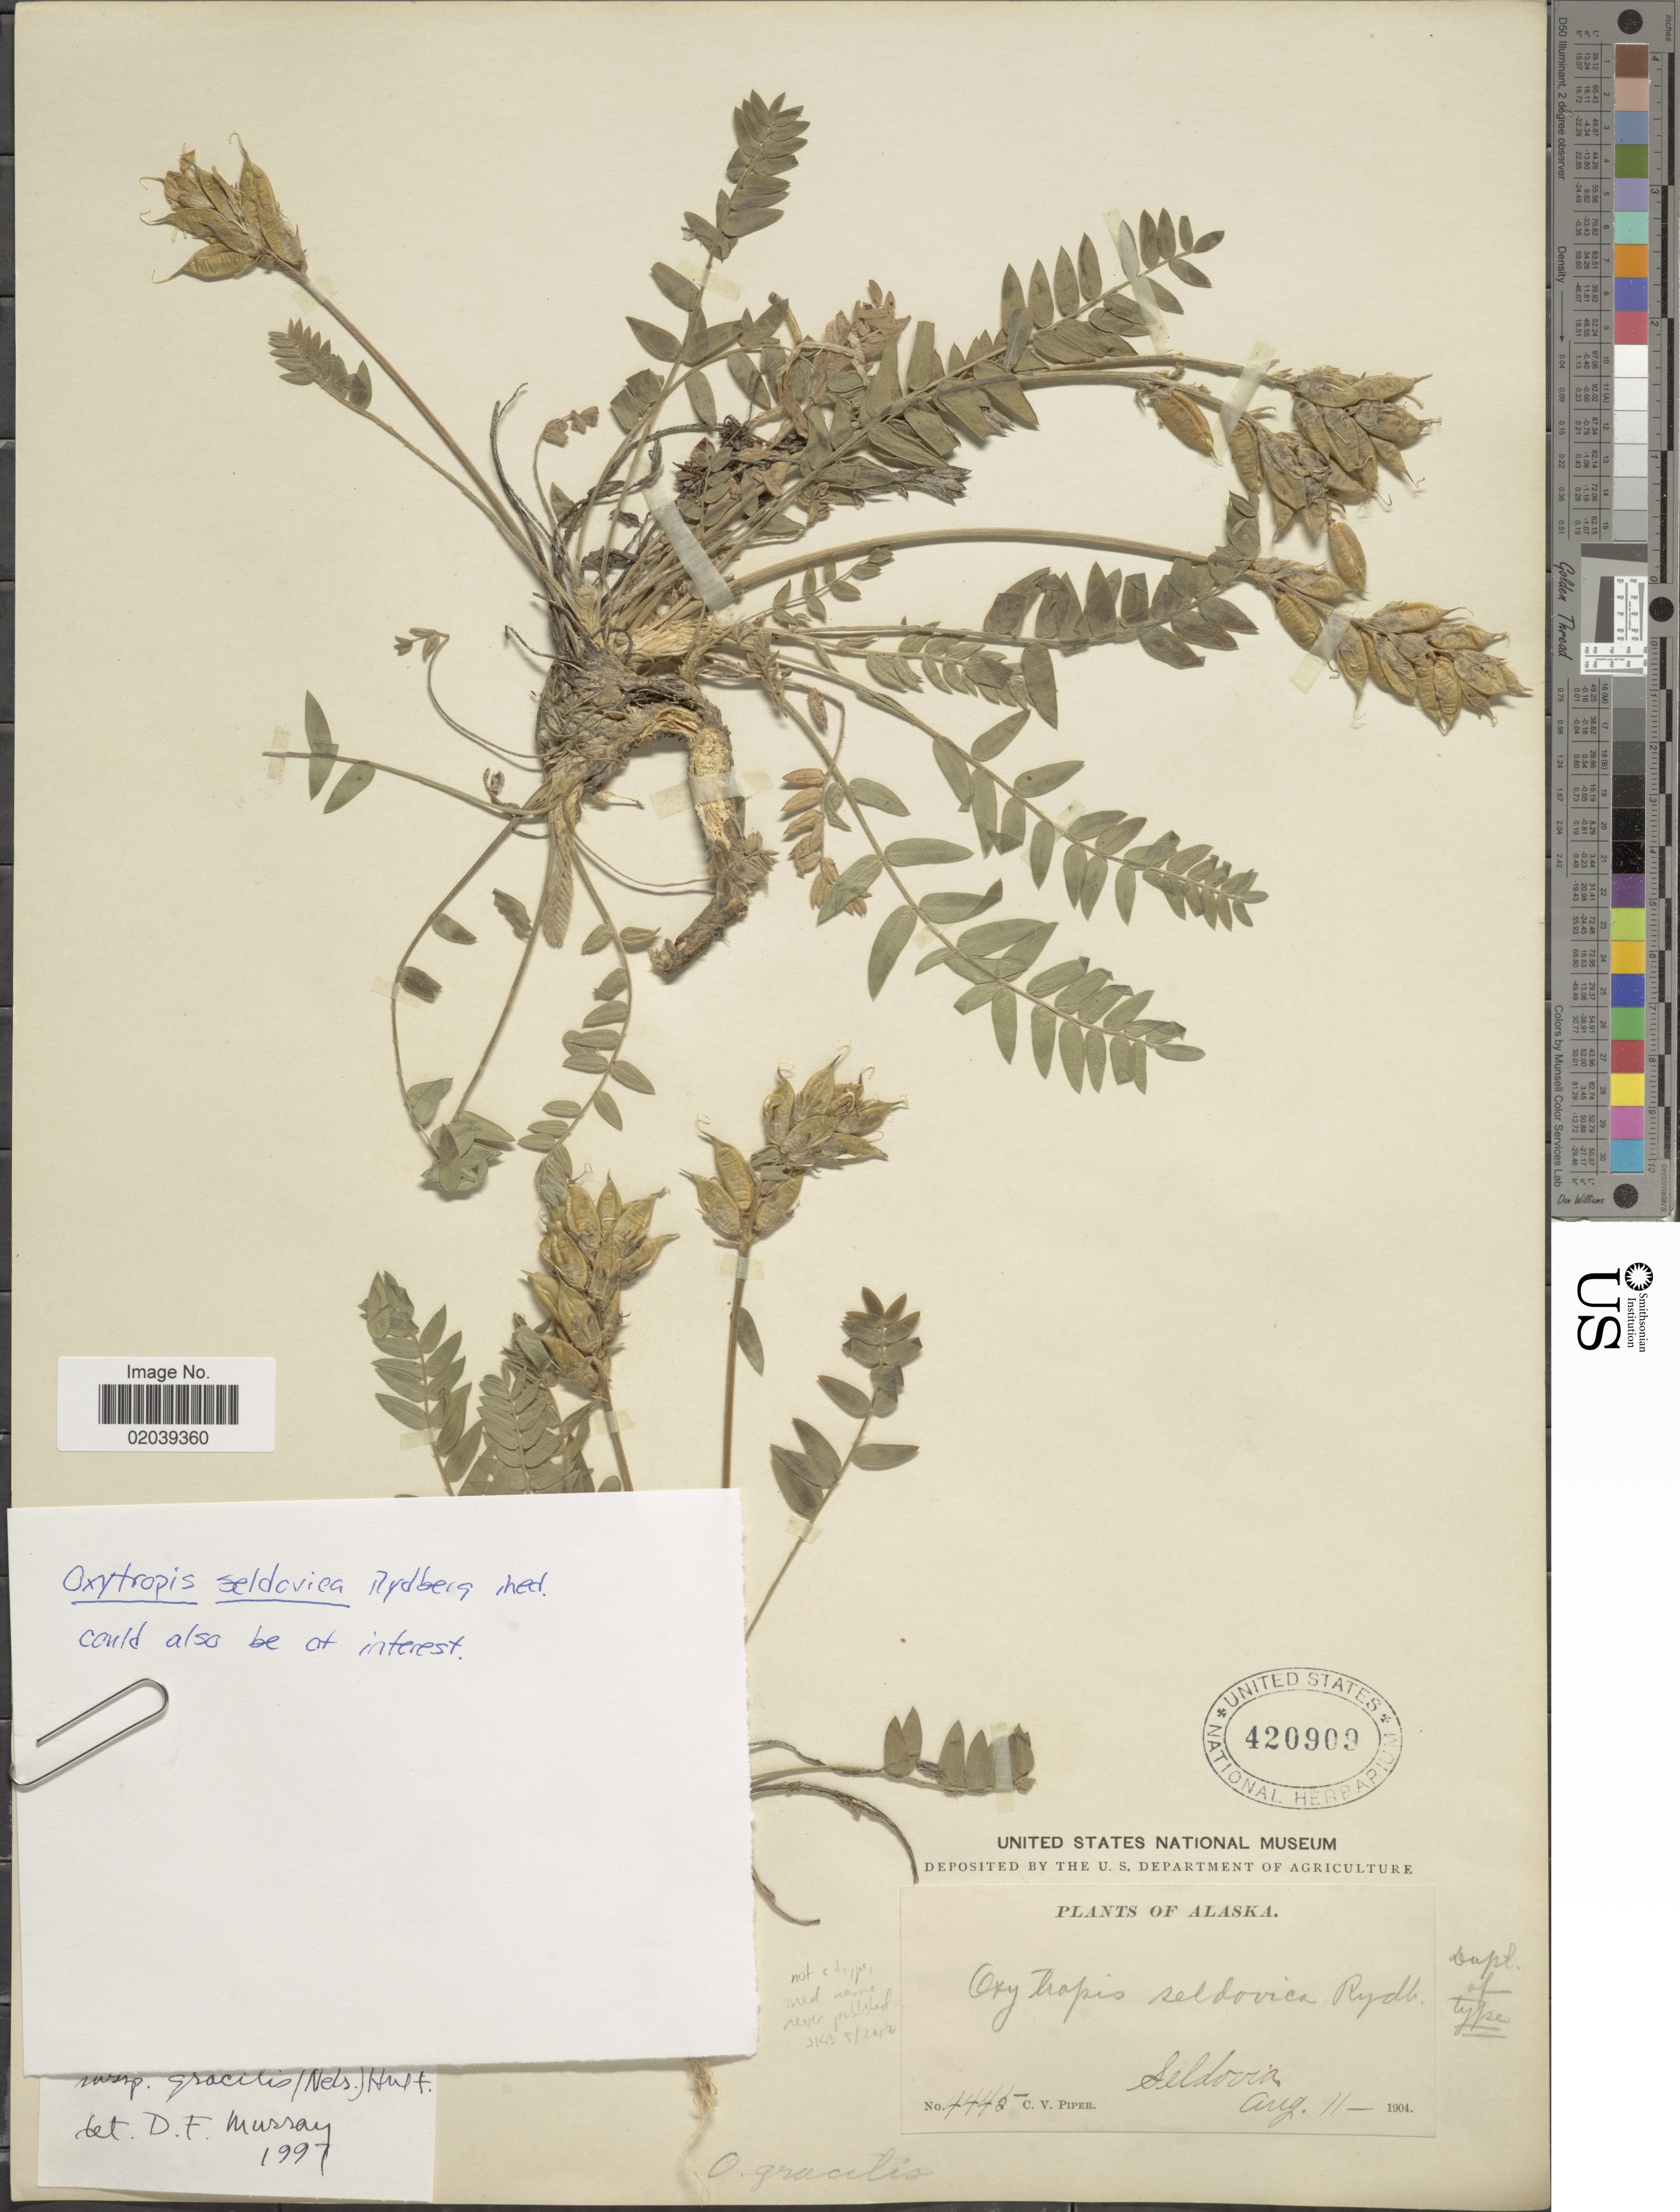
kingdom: Plantae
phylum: Tracheophyta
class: Magnoliopsida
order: Fabales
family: Fabaceae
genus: Oxytropis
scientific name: Oxytropis campestris var. gracilis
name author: (A. Nelson) Barneby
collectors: C. V. Piper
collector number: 4445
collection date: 1904-08-11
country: United States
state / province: Alaska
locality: Seldovia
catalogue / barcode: US 420909